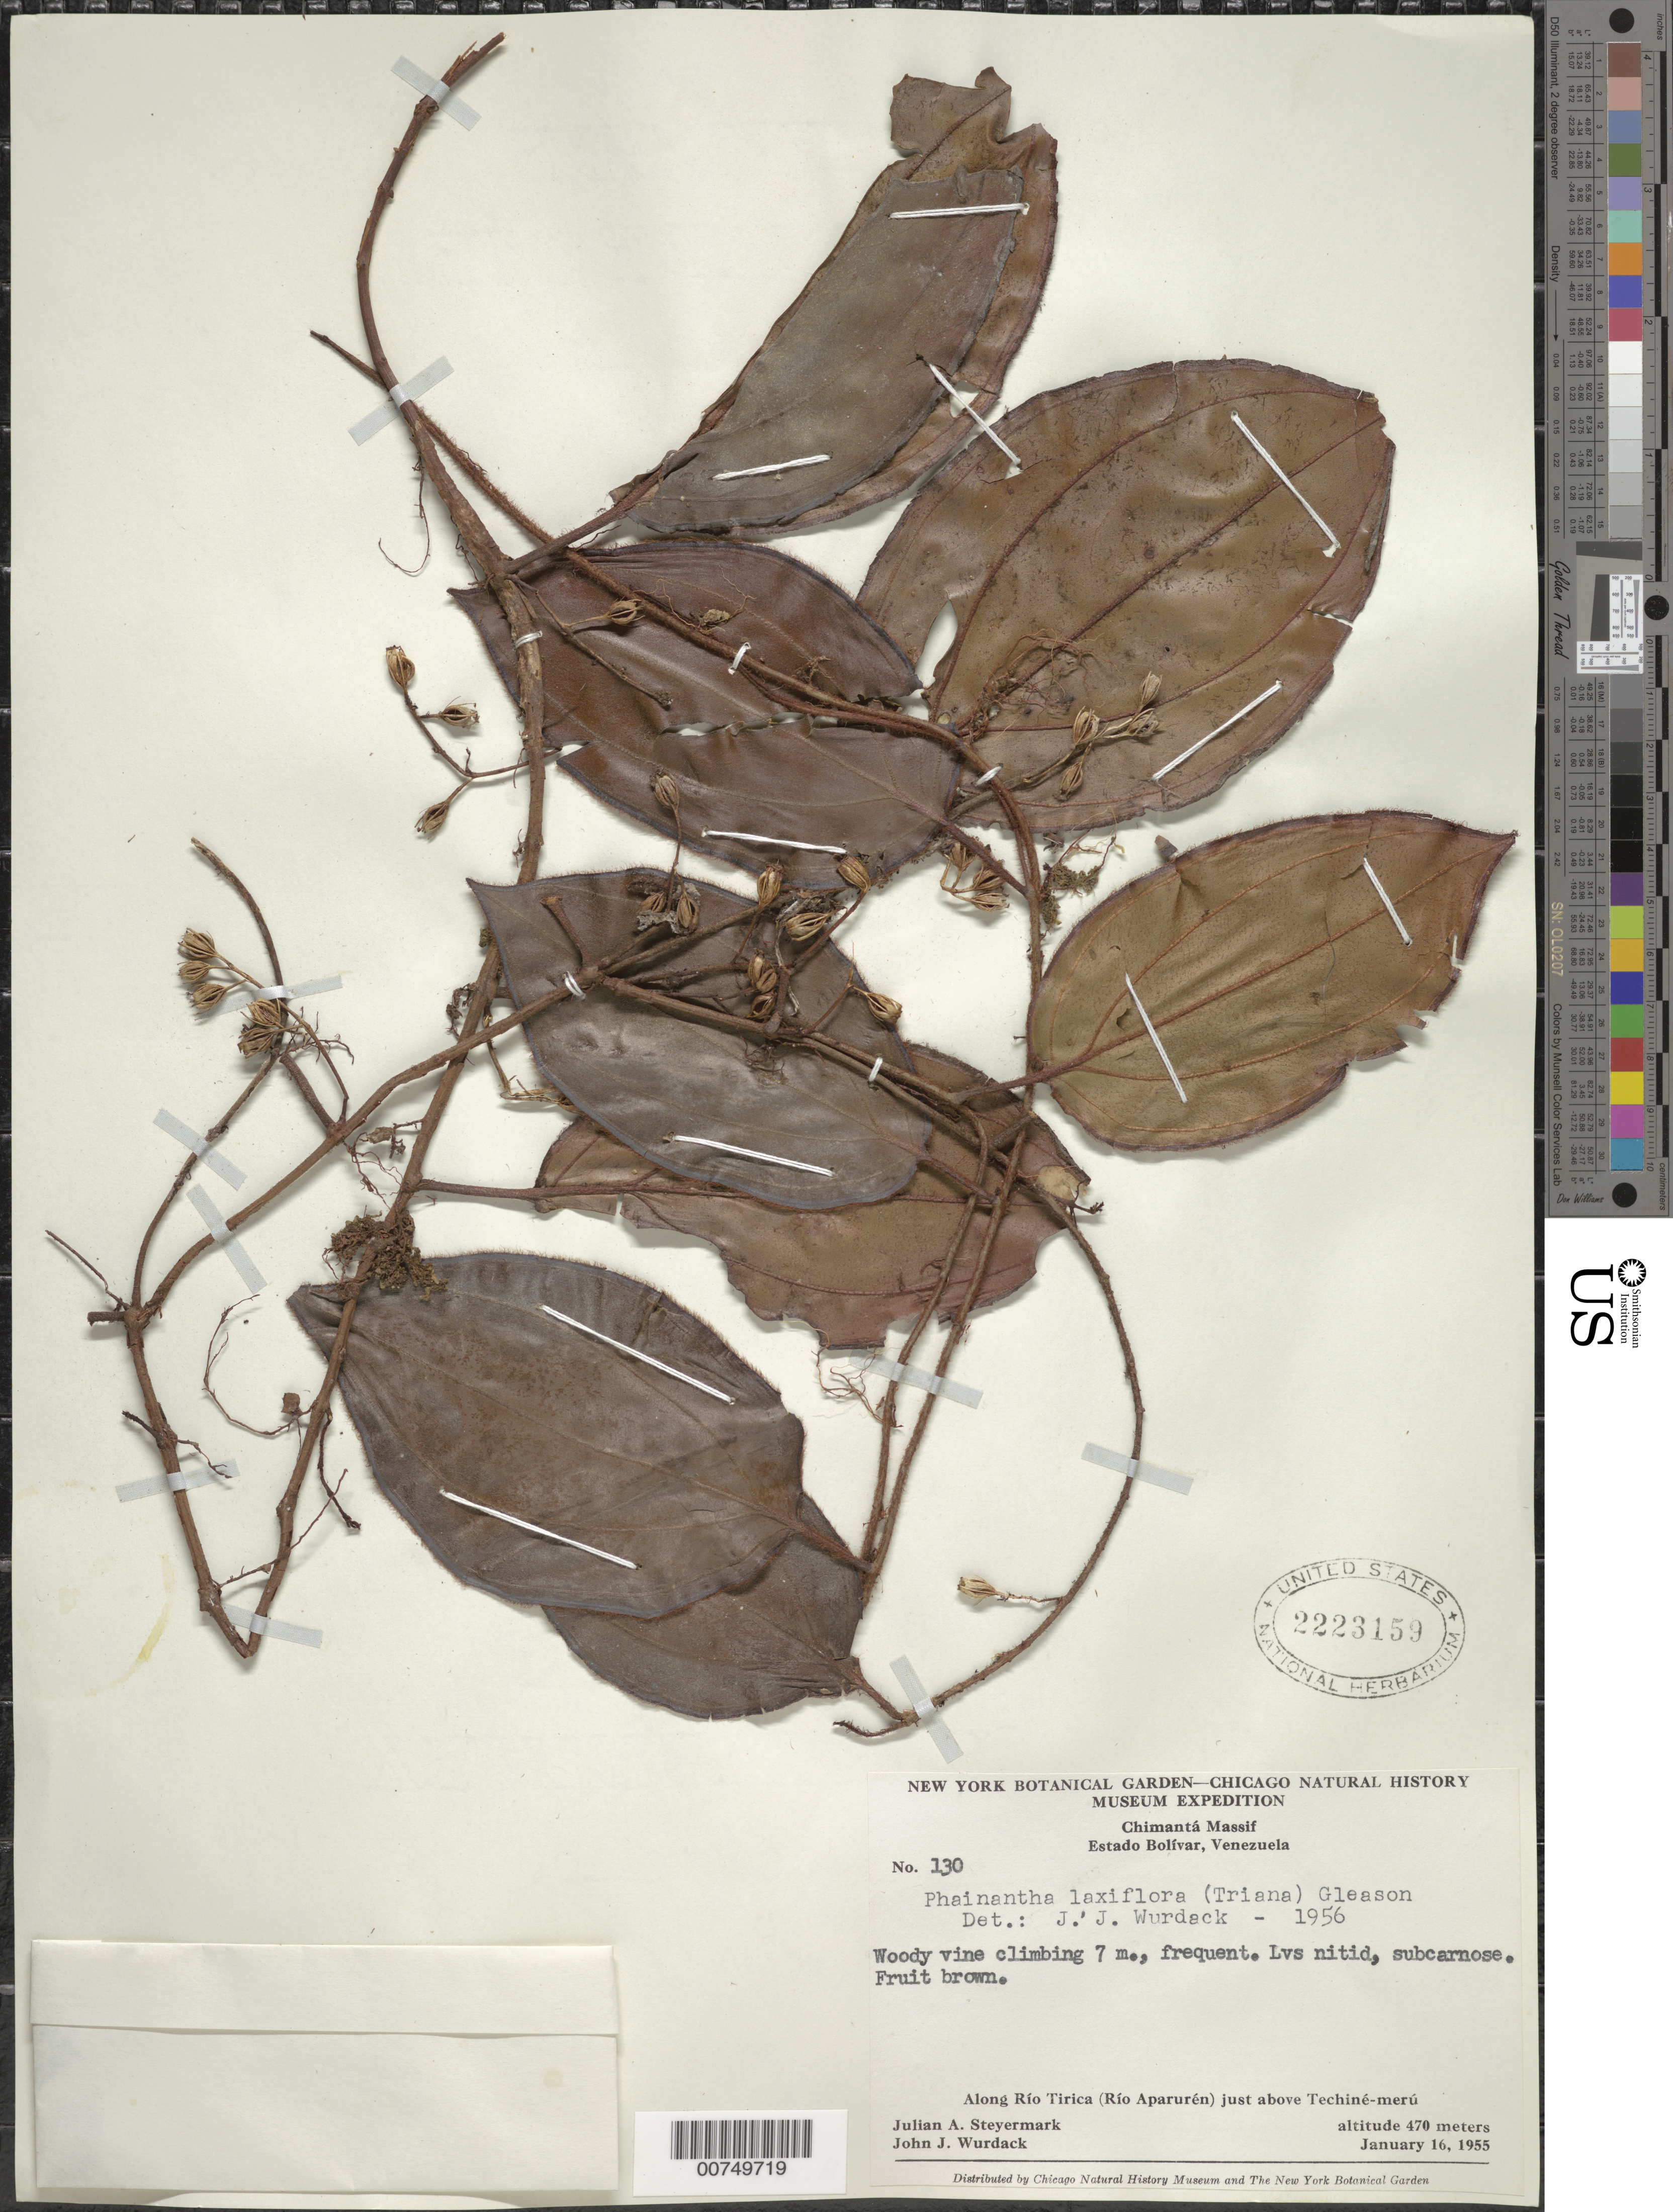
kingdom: Plantae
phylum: Tracheophyta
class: Magnoliopsida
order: Myrtales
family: Melastomataceae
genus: Phainantha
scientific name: Phainantha laxiflora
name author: (Triana) Gleason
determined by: Wurdack, John J., (US), US (UNITED STATES)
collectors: J. Steyermark & J. J. Wurdack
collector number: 55 130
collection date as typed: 16-Jan-55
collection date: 1955-01-16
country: Venezuela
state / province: Bolívar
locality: Chimantá Massif, along Río Tirica (Río Aparurén) just above Techiné-merú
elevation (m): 470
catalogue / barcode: US 2223159